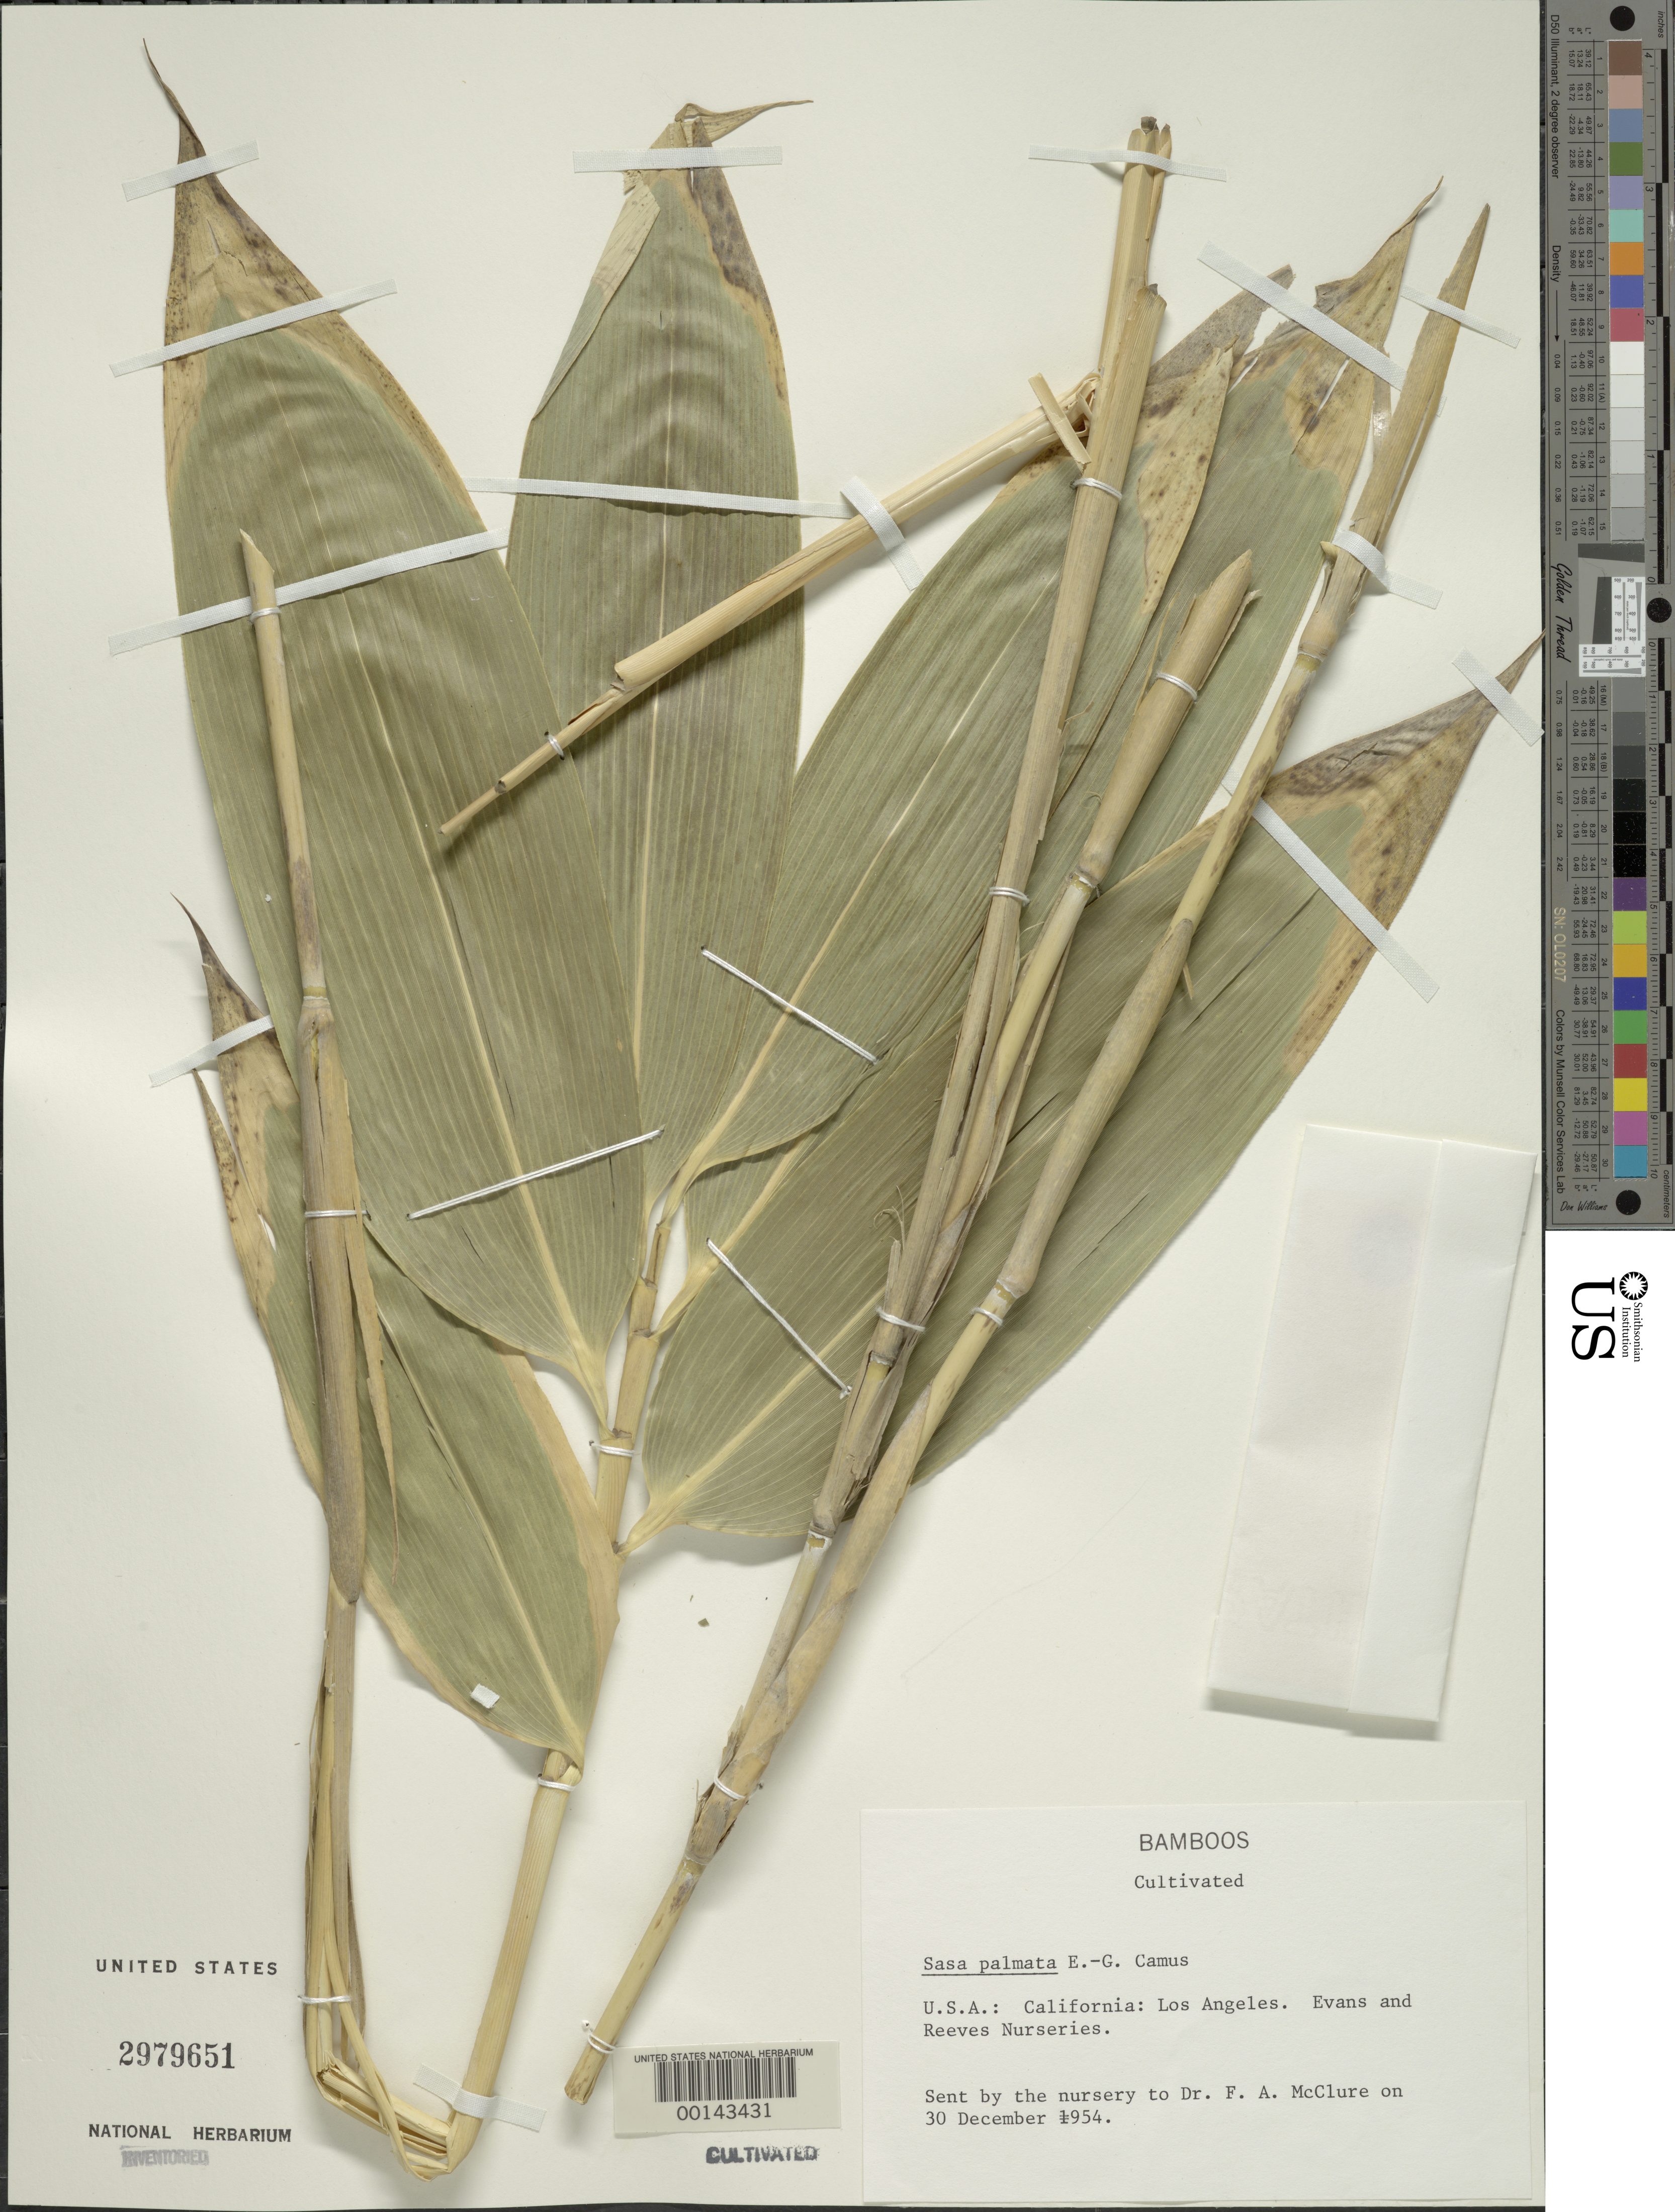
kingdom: Plantae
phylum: Tracheophyta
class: Liliopsida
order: Poales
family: Poaceae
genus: Sasa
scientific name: Sasa palmata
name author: (hort. ex Burb.) E.G. Camus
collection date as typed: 30 Dec 1954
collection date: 1954-12-30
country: United States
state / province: California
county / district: Los Angeles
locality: Los angeles, evans and reeves nurseries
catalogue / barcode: US 2979651